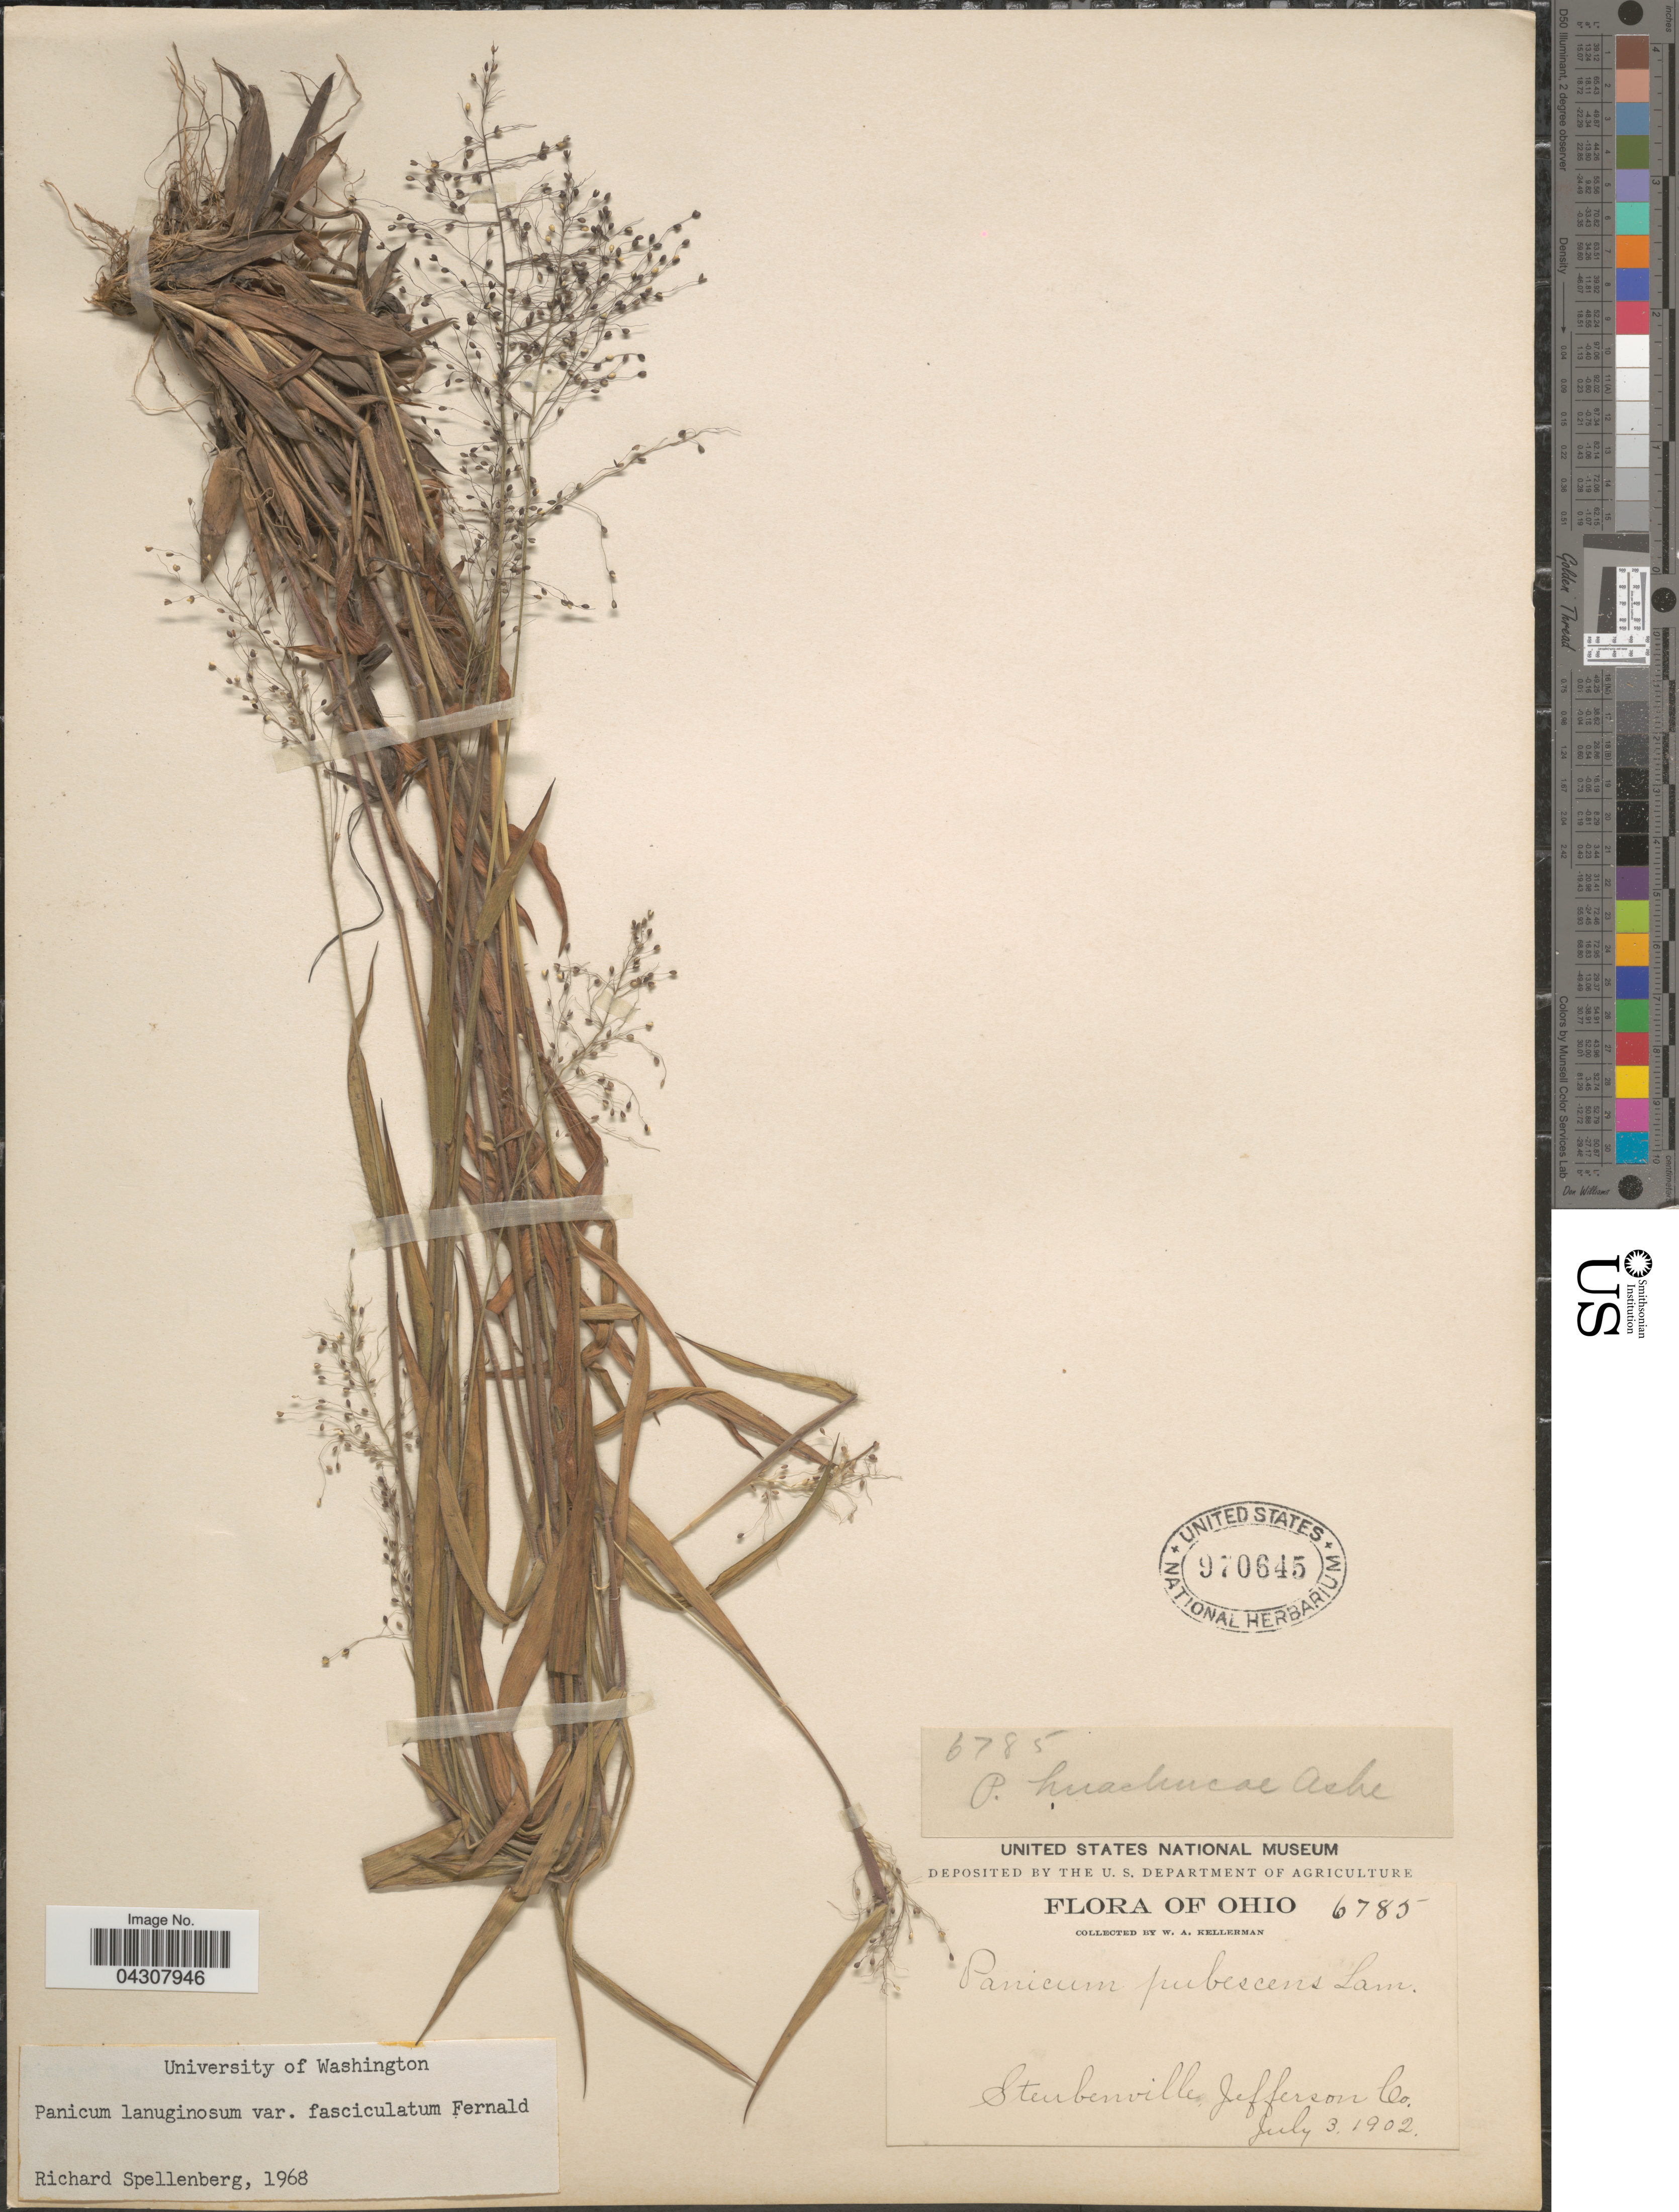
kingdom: Plantae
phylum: Tracheophyta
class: Liliopsida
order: Poales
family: Poaceae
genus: Dichanthelium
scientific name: Dichanthelium acuminatum var. acuminatum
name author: (Sw.) Gould & C.A. Clark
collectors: W. Kellerman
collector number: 6785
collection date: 1902-07-03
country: United States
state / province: Ohio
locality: Steubenville, Jefferson Co.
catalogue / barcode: US 970645